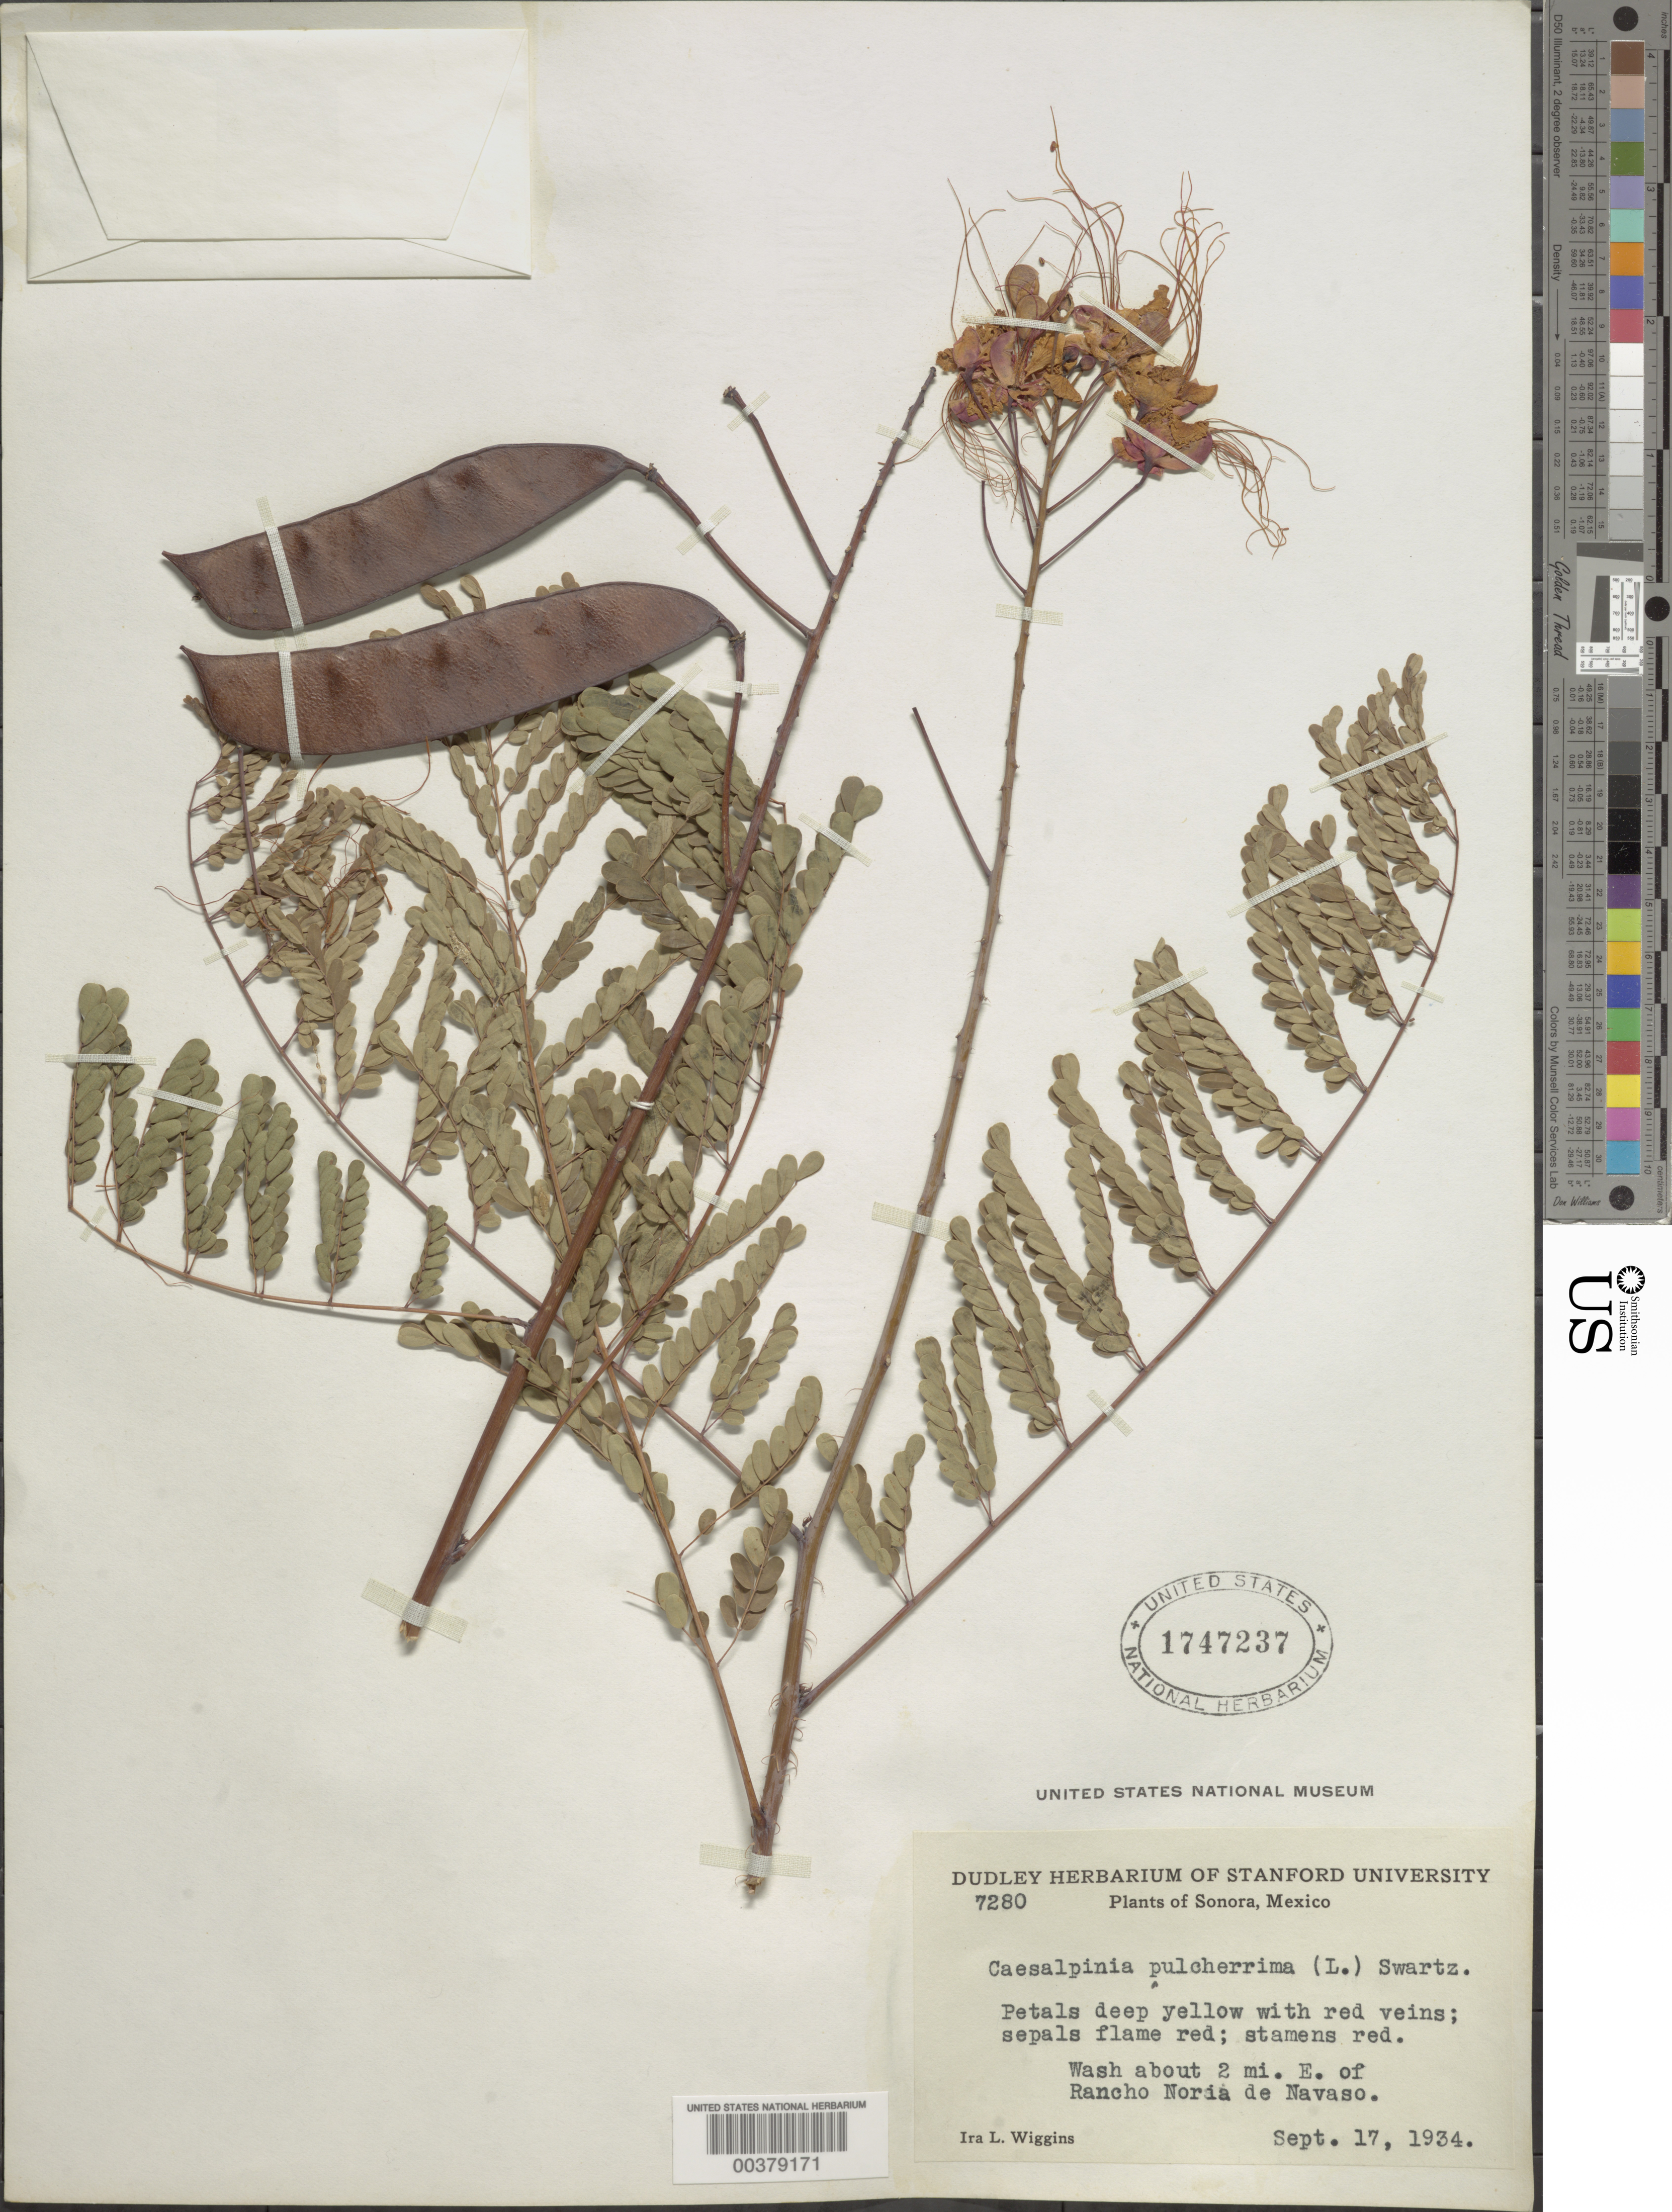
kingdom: Plantae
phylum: Tracheophyta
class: Magnoliopsida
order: Fabales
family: Fabaceae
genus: Caesalpinia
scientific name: Caesalpinia pulcherrima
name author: (L.) Sw.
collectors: I. L. Wiggins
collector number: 7280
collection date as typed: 17 Sep 1934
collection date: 1934-09-17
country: Mexico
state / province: Sonora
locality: Wash about 2 mi E of rancho noria de navaso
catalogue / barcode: US 1747237